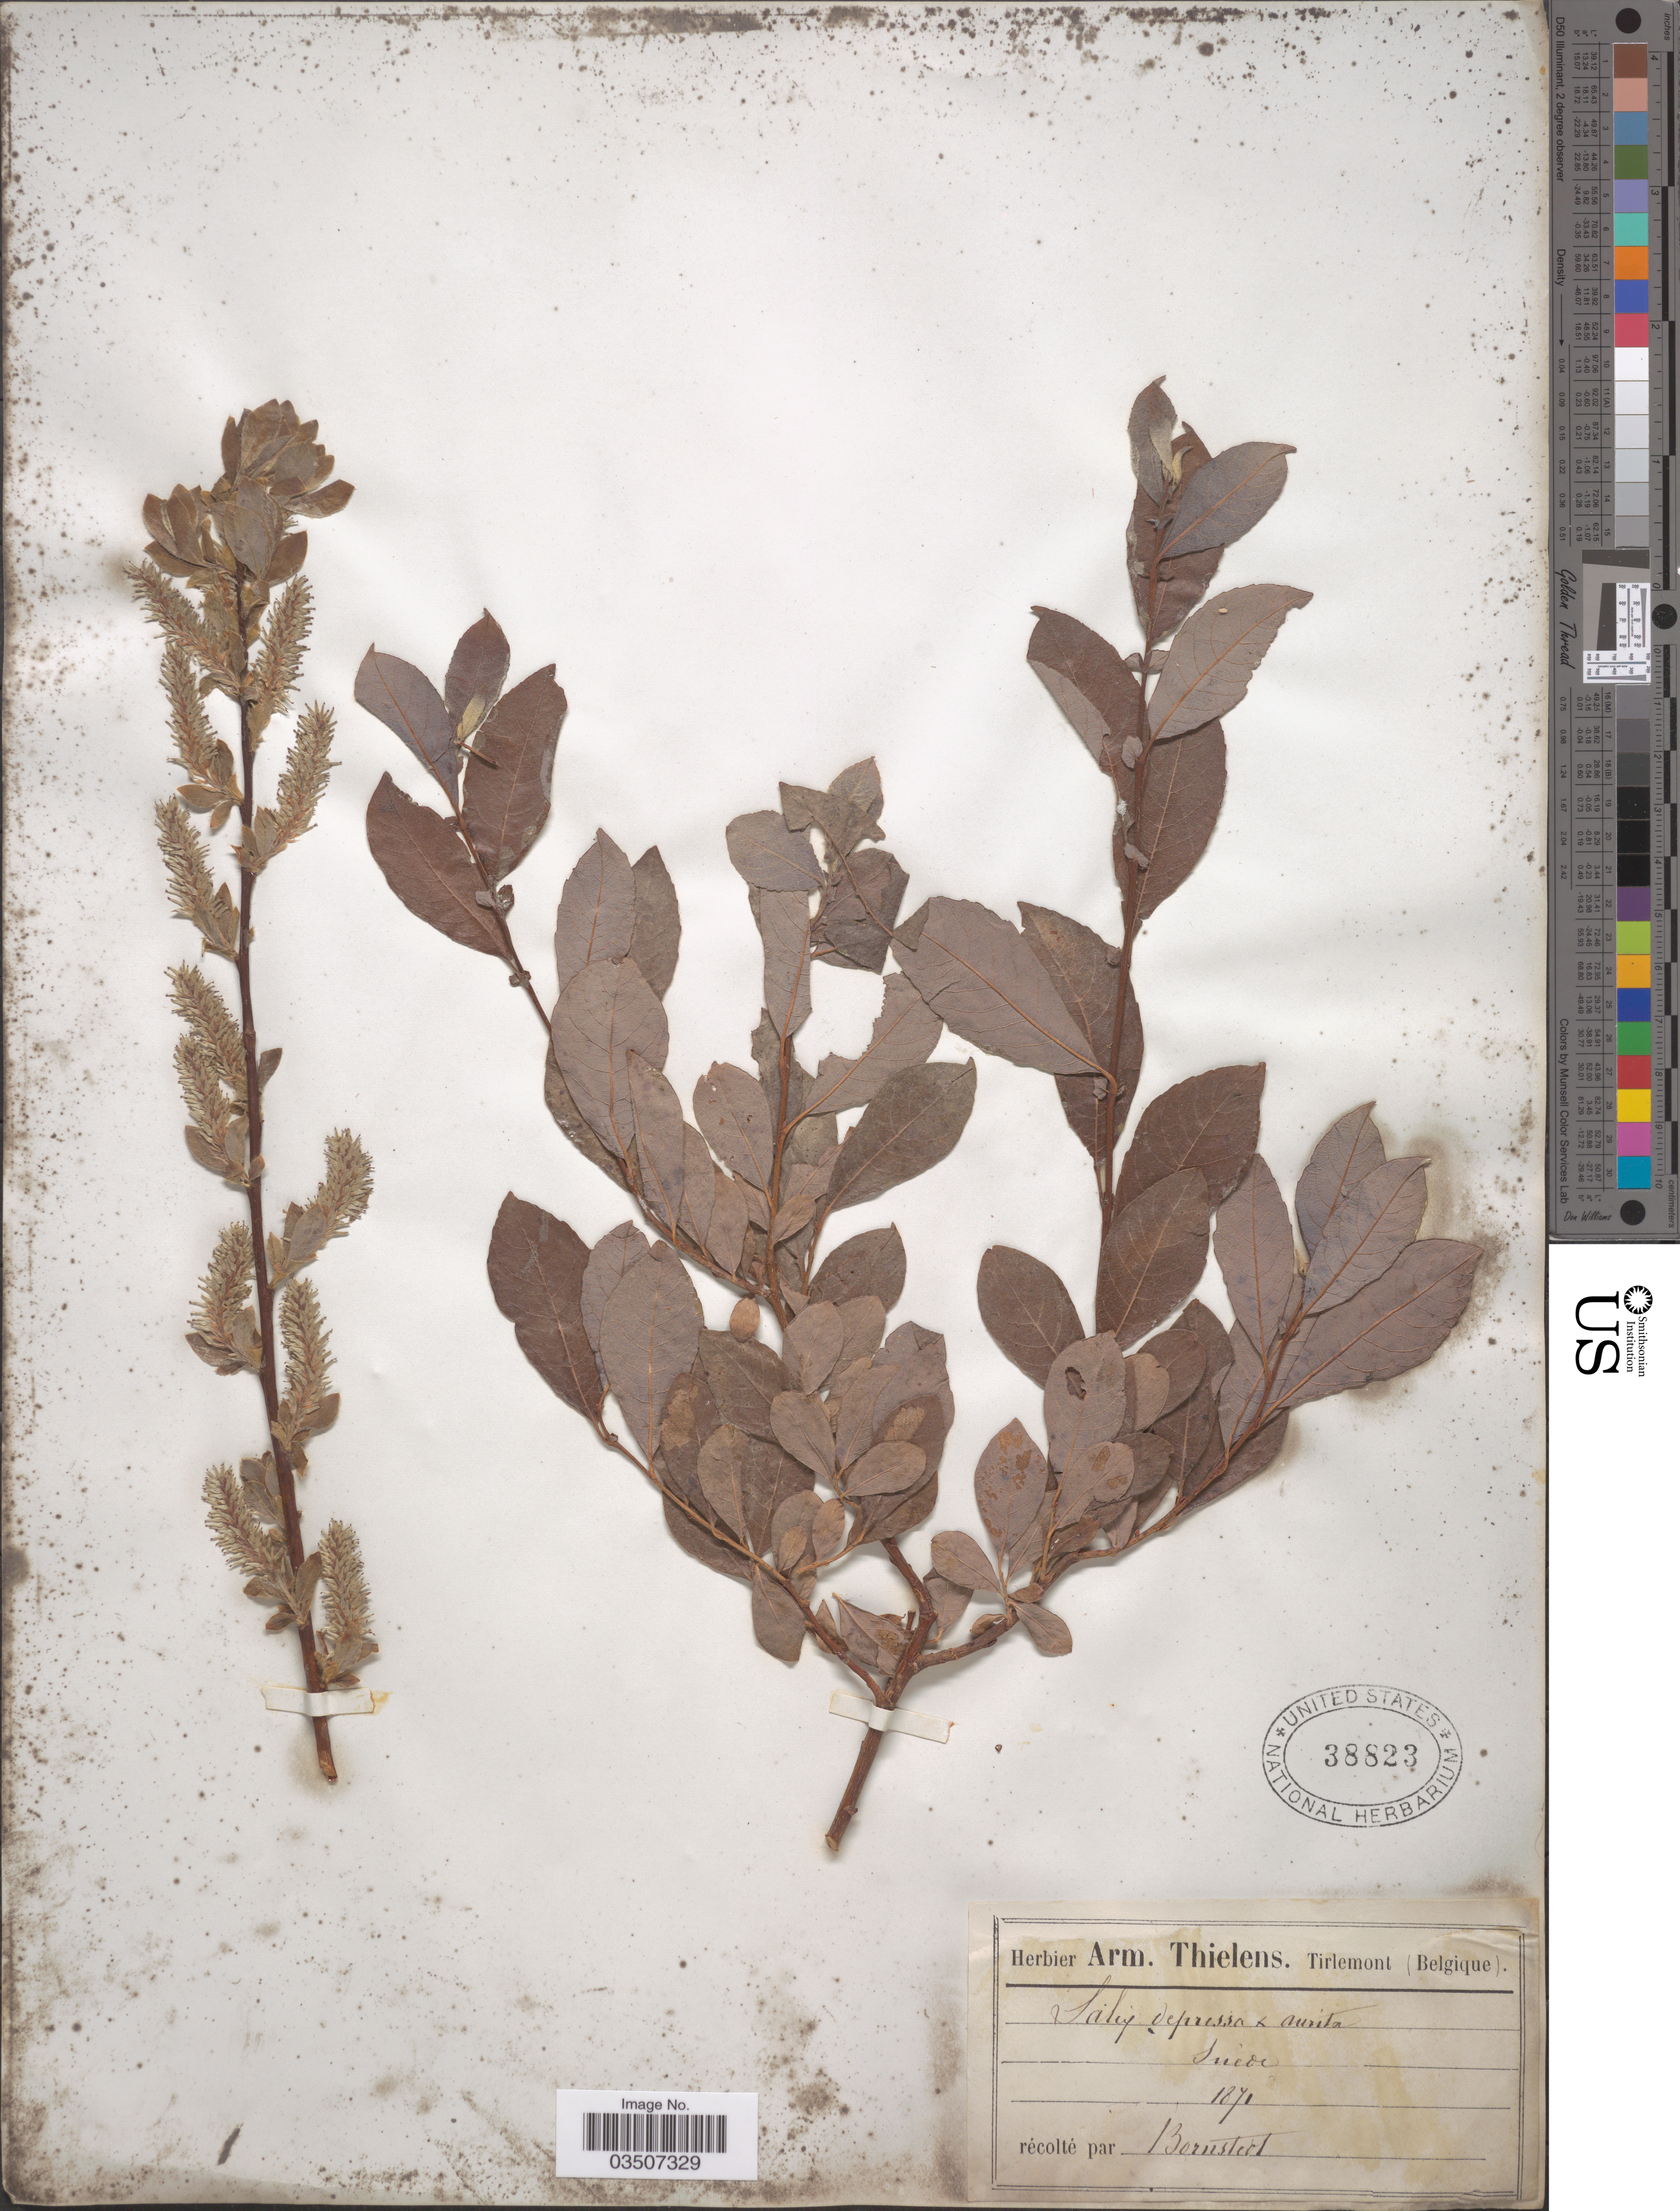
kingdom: Plantae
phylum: Tracheophyta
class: Magnoliopsida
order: Malpighiales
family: Salicaceae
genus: Salix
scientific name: Salix starkeana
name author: Willd.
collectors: C. Bornstedt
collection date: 1871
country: Sweden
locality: Suede.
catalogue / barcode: US 38823